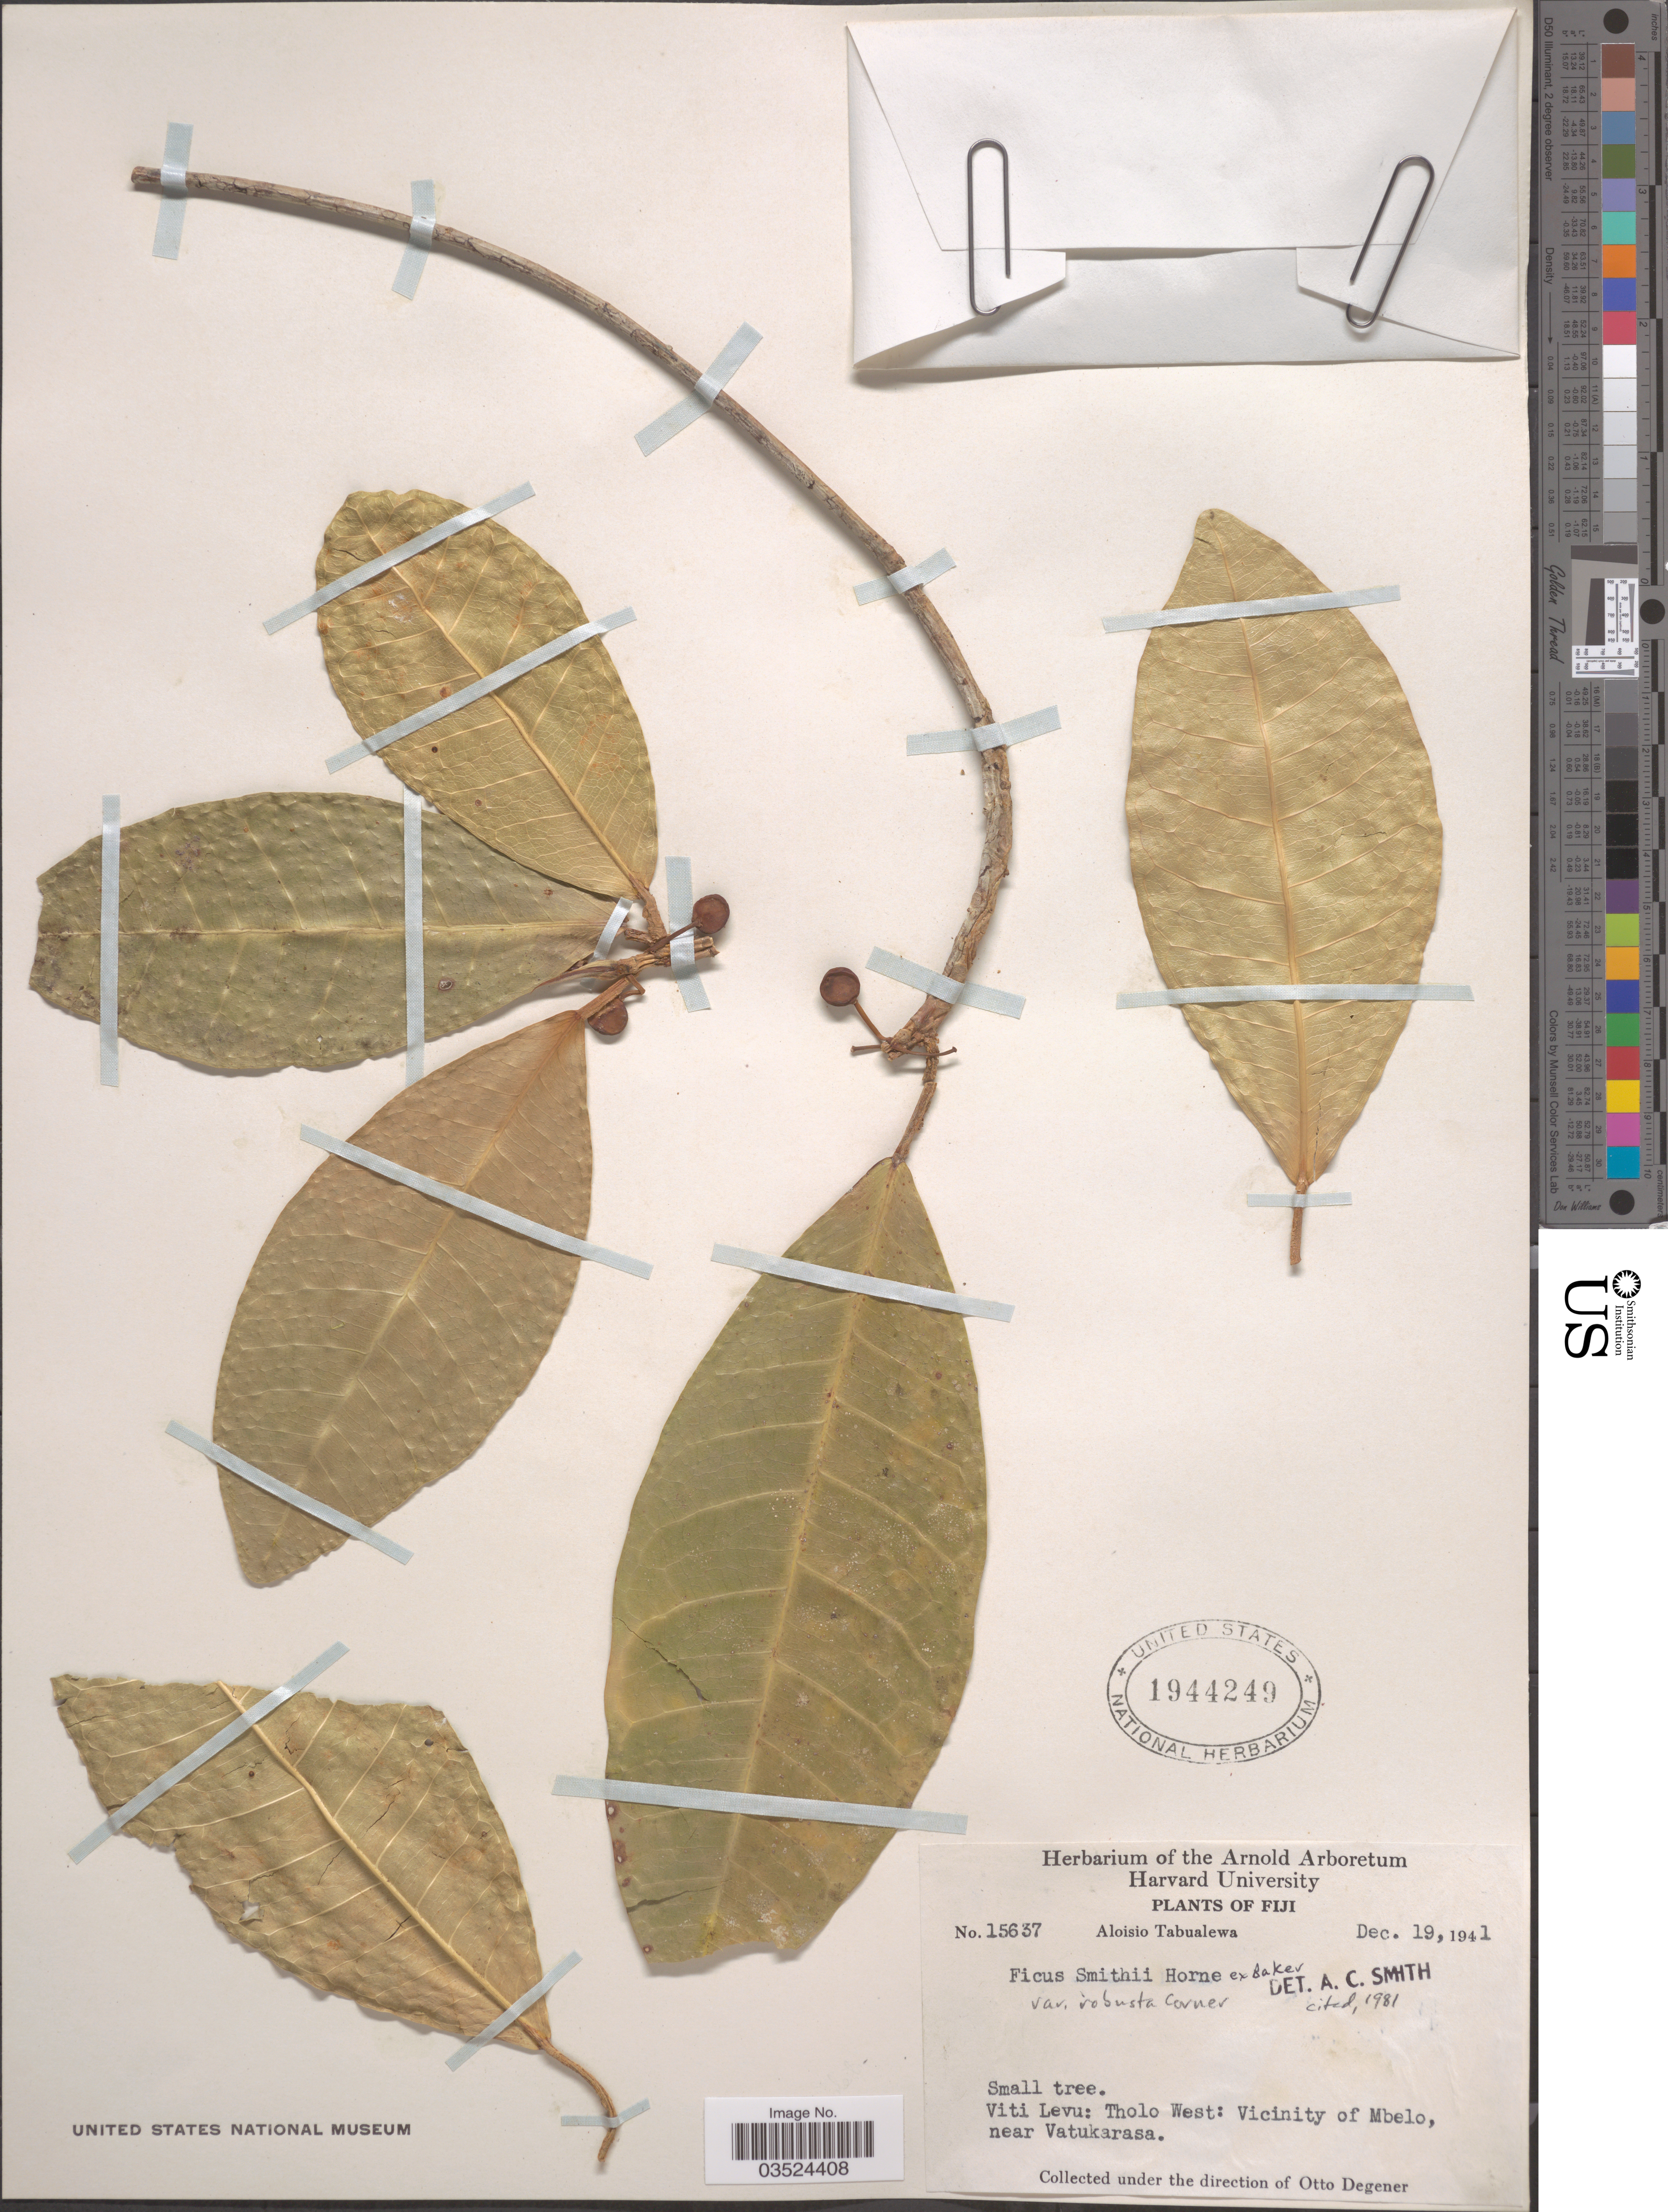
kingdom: Plantae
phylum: Tracheophyta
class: Magnoliopsida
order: Rosales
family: Moraceae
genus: Ficus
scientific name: Ficus smithii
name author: Horne ex Baker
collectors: A. Tabualewa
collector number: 15637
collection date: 1941-12-19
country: Fiji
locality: Viti Levu: Tholo West: Vicinity of Mbelo, near Vatukarasa.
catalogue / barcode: US 1944249